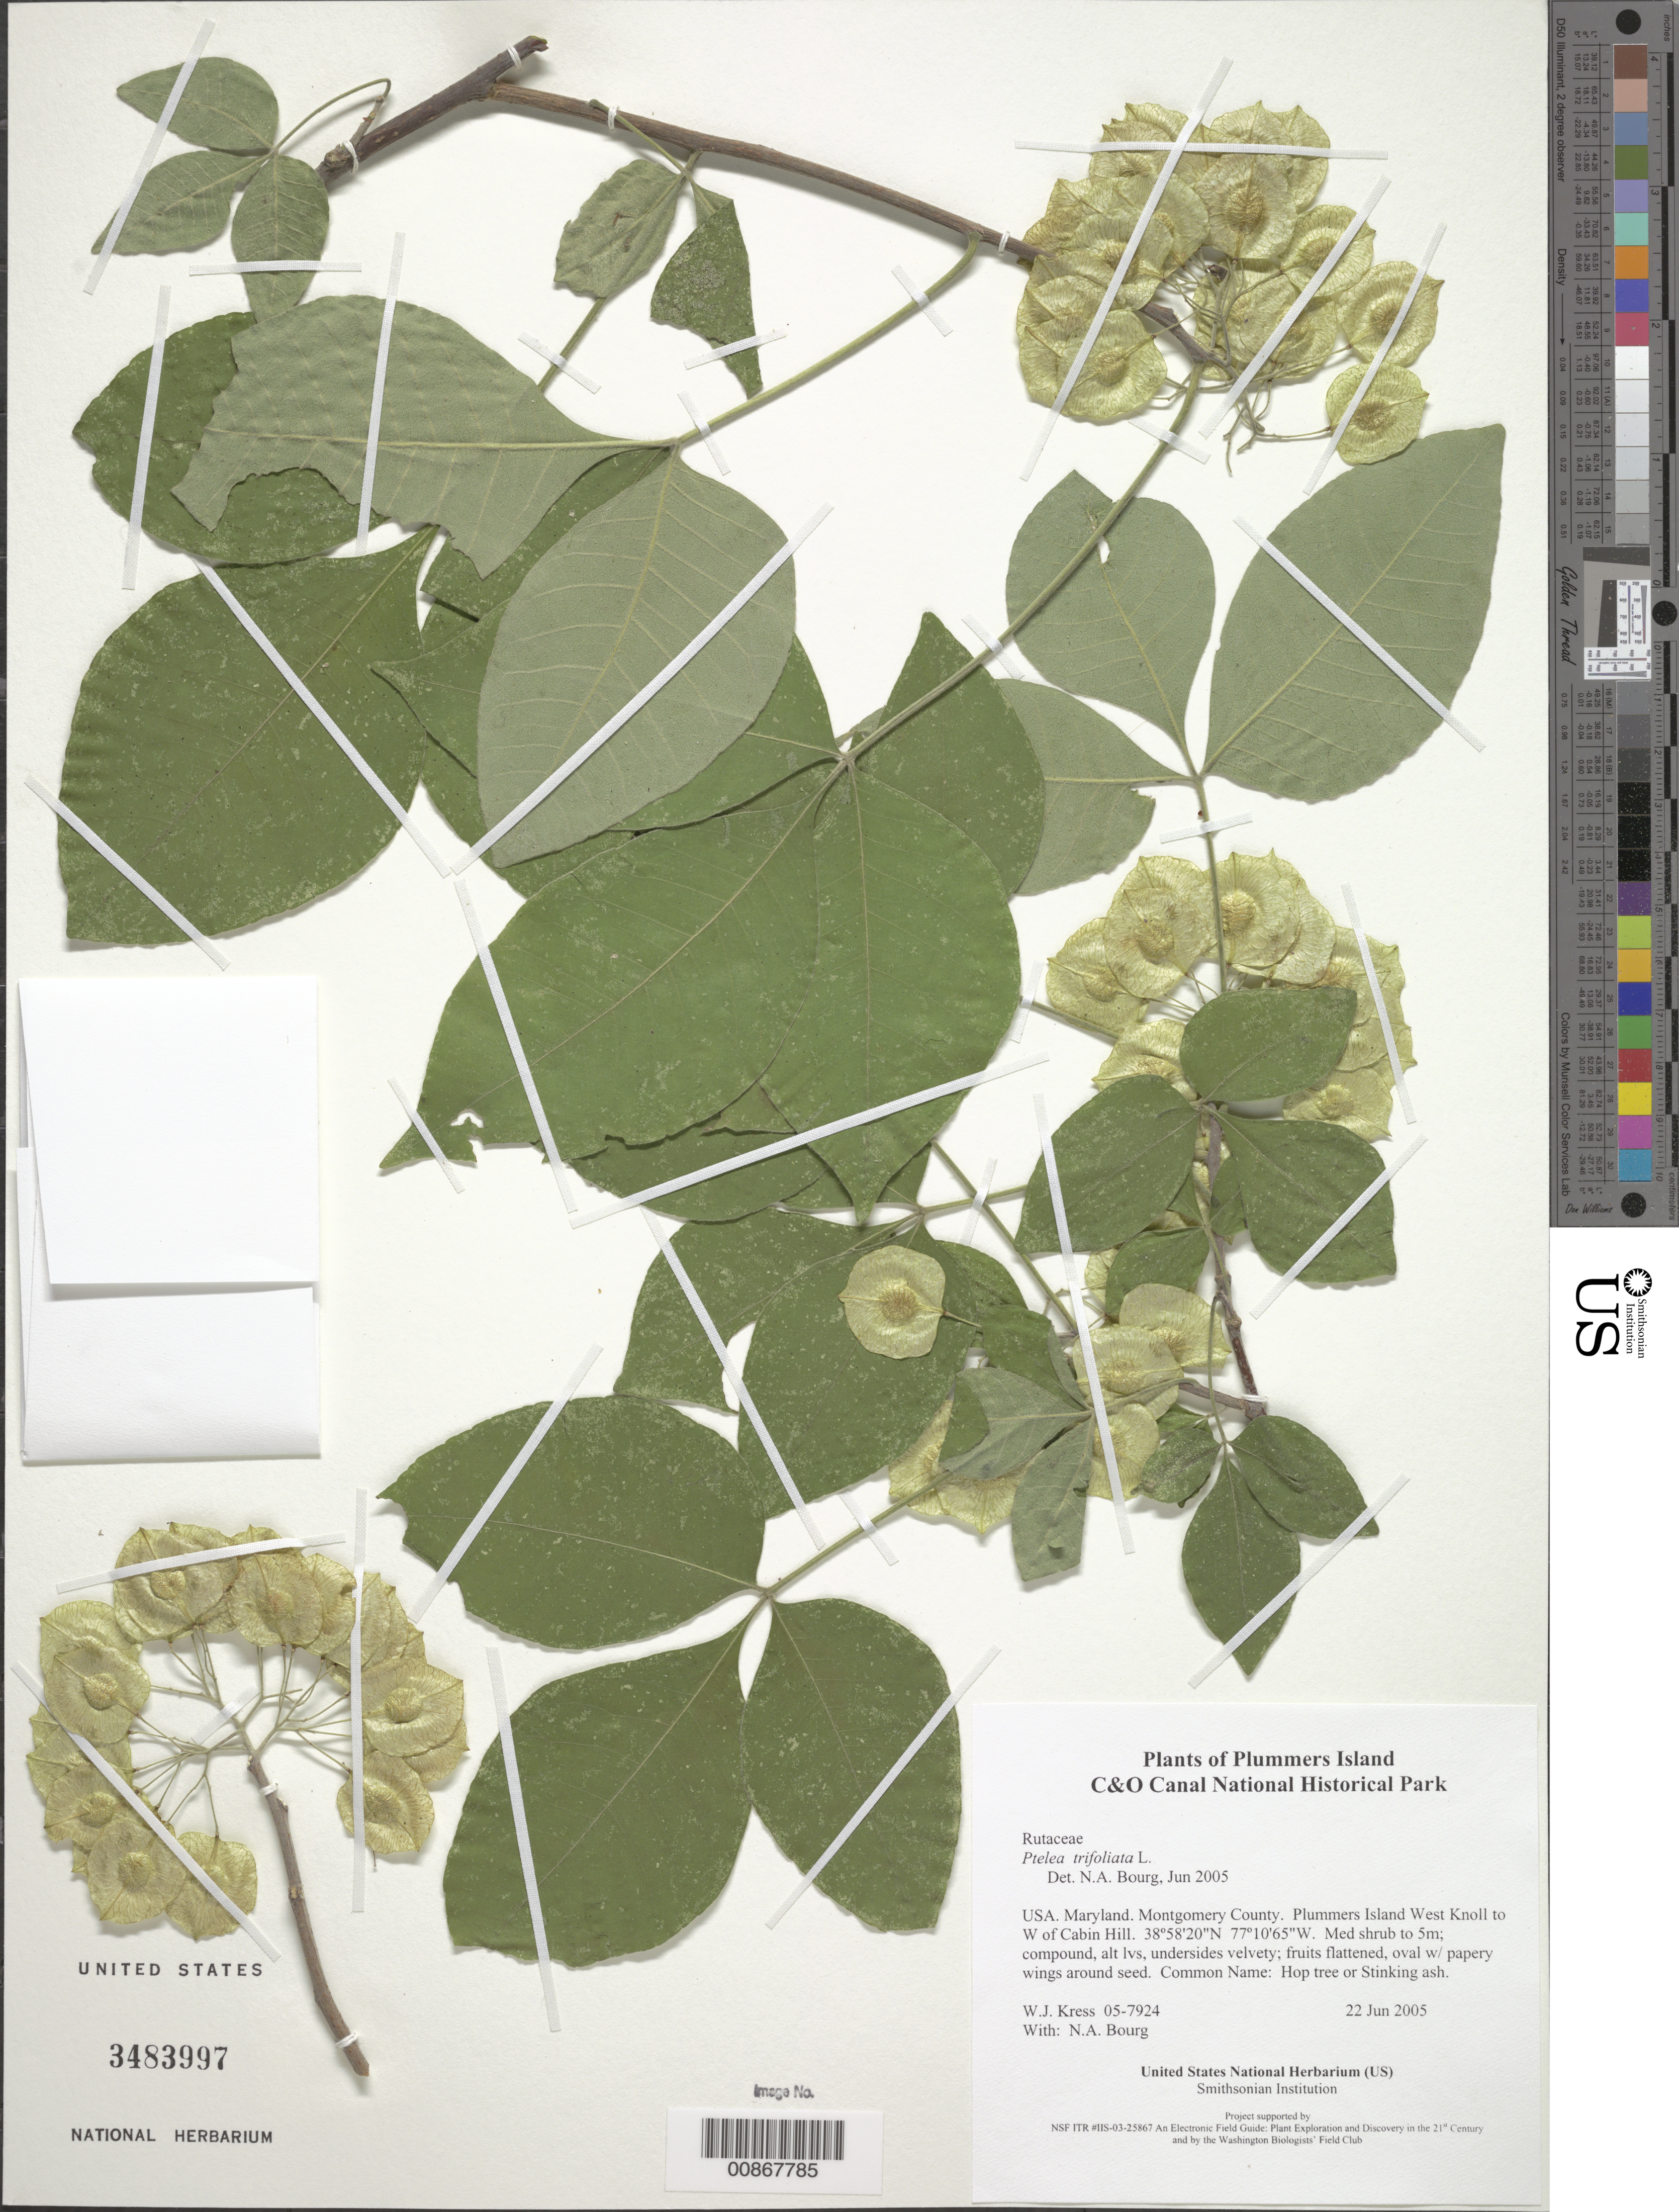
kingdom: Plantae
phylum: Tracheophyta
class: Magnoliopsida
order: Sapindales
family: Rutaceae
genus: Ptelea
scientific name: Ptelea trifoliata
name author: L.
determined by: Bourg, N. A.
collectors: W. J. Kress & N. A. Bourg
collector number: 05-7924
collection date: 2005-06-22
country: United States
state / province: Maryland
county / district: Montgomery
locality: Chesapeake and Ohio Canal National Historical Park, Plummers Island West Knoll to W of Cabin Hill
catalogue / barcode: US 3483997